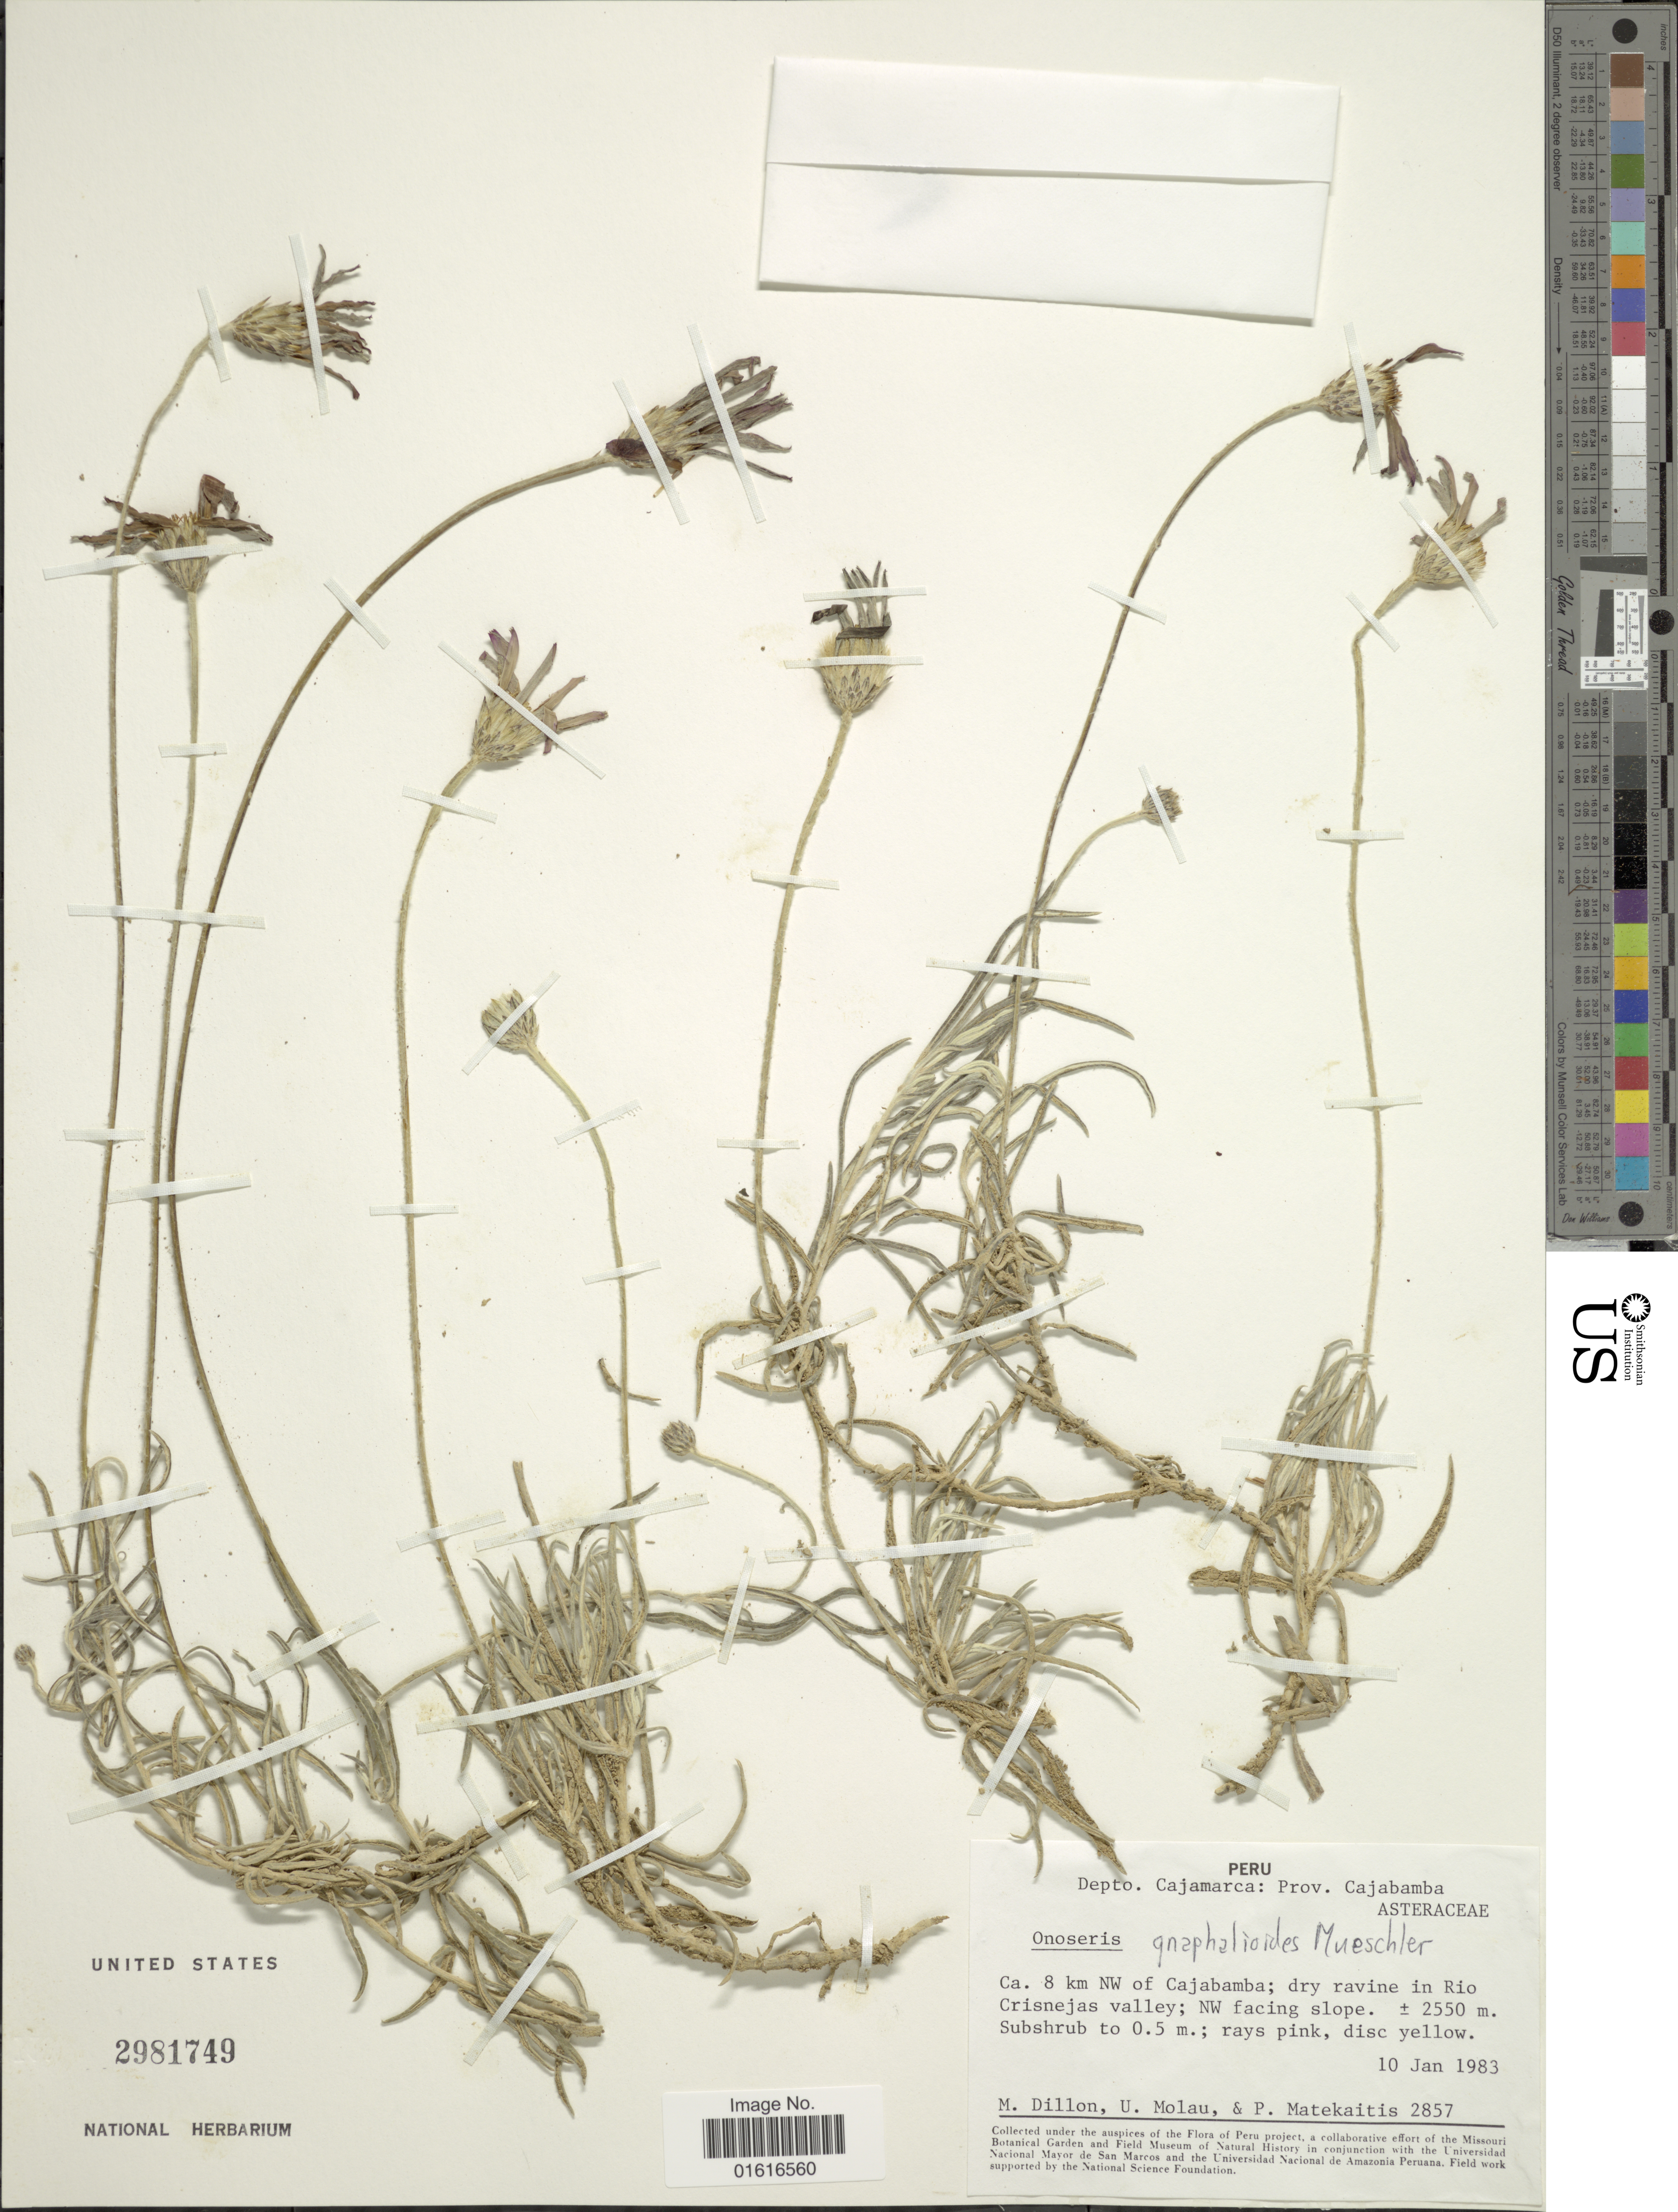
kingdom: Plantae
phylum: Tracheophyta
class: Magnoliopsida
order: Asterales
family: Asteraceae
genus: Onoseris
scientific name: Onoseris gnaphalioides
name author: Muschl.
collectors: M. O. Dillon, U. Molau & P. Matekaitis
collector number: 2857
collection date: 1983-01-10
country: Peru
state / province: Cajamarca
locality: Prov. Cajabamba, Ca. 8 km NW of Cajabamba; dry ravine in Rio Crisnejas valley; NW facing slopes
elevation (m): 2550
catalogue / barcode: US 2981749